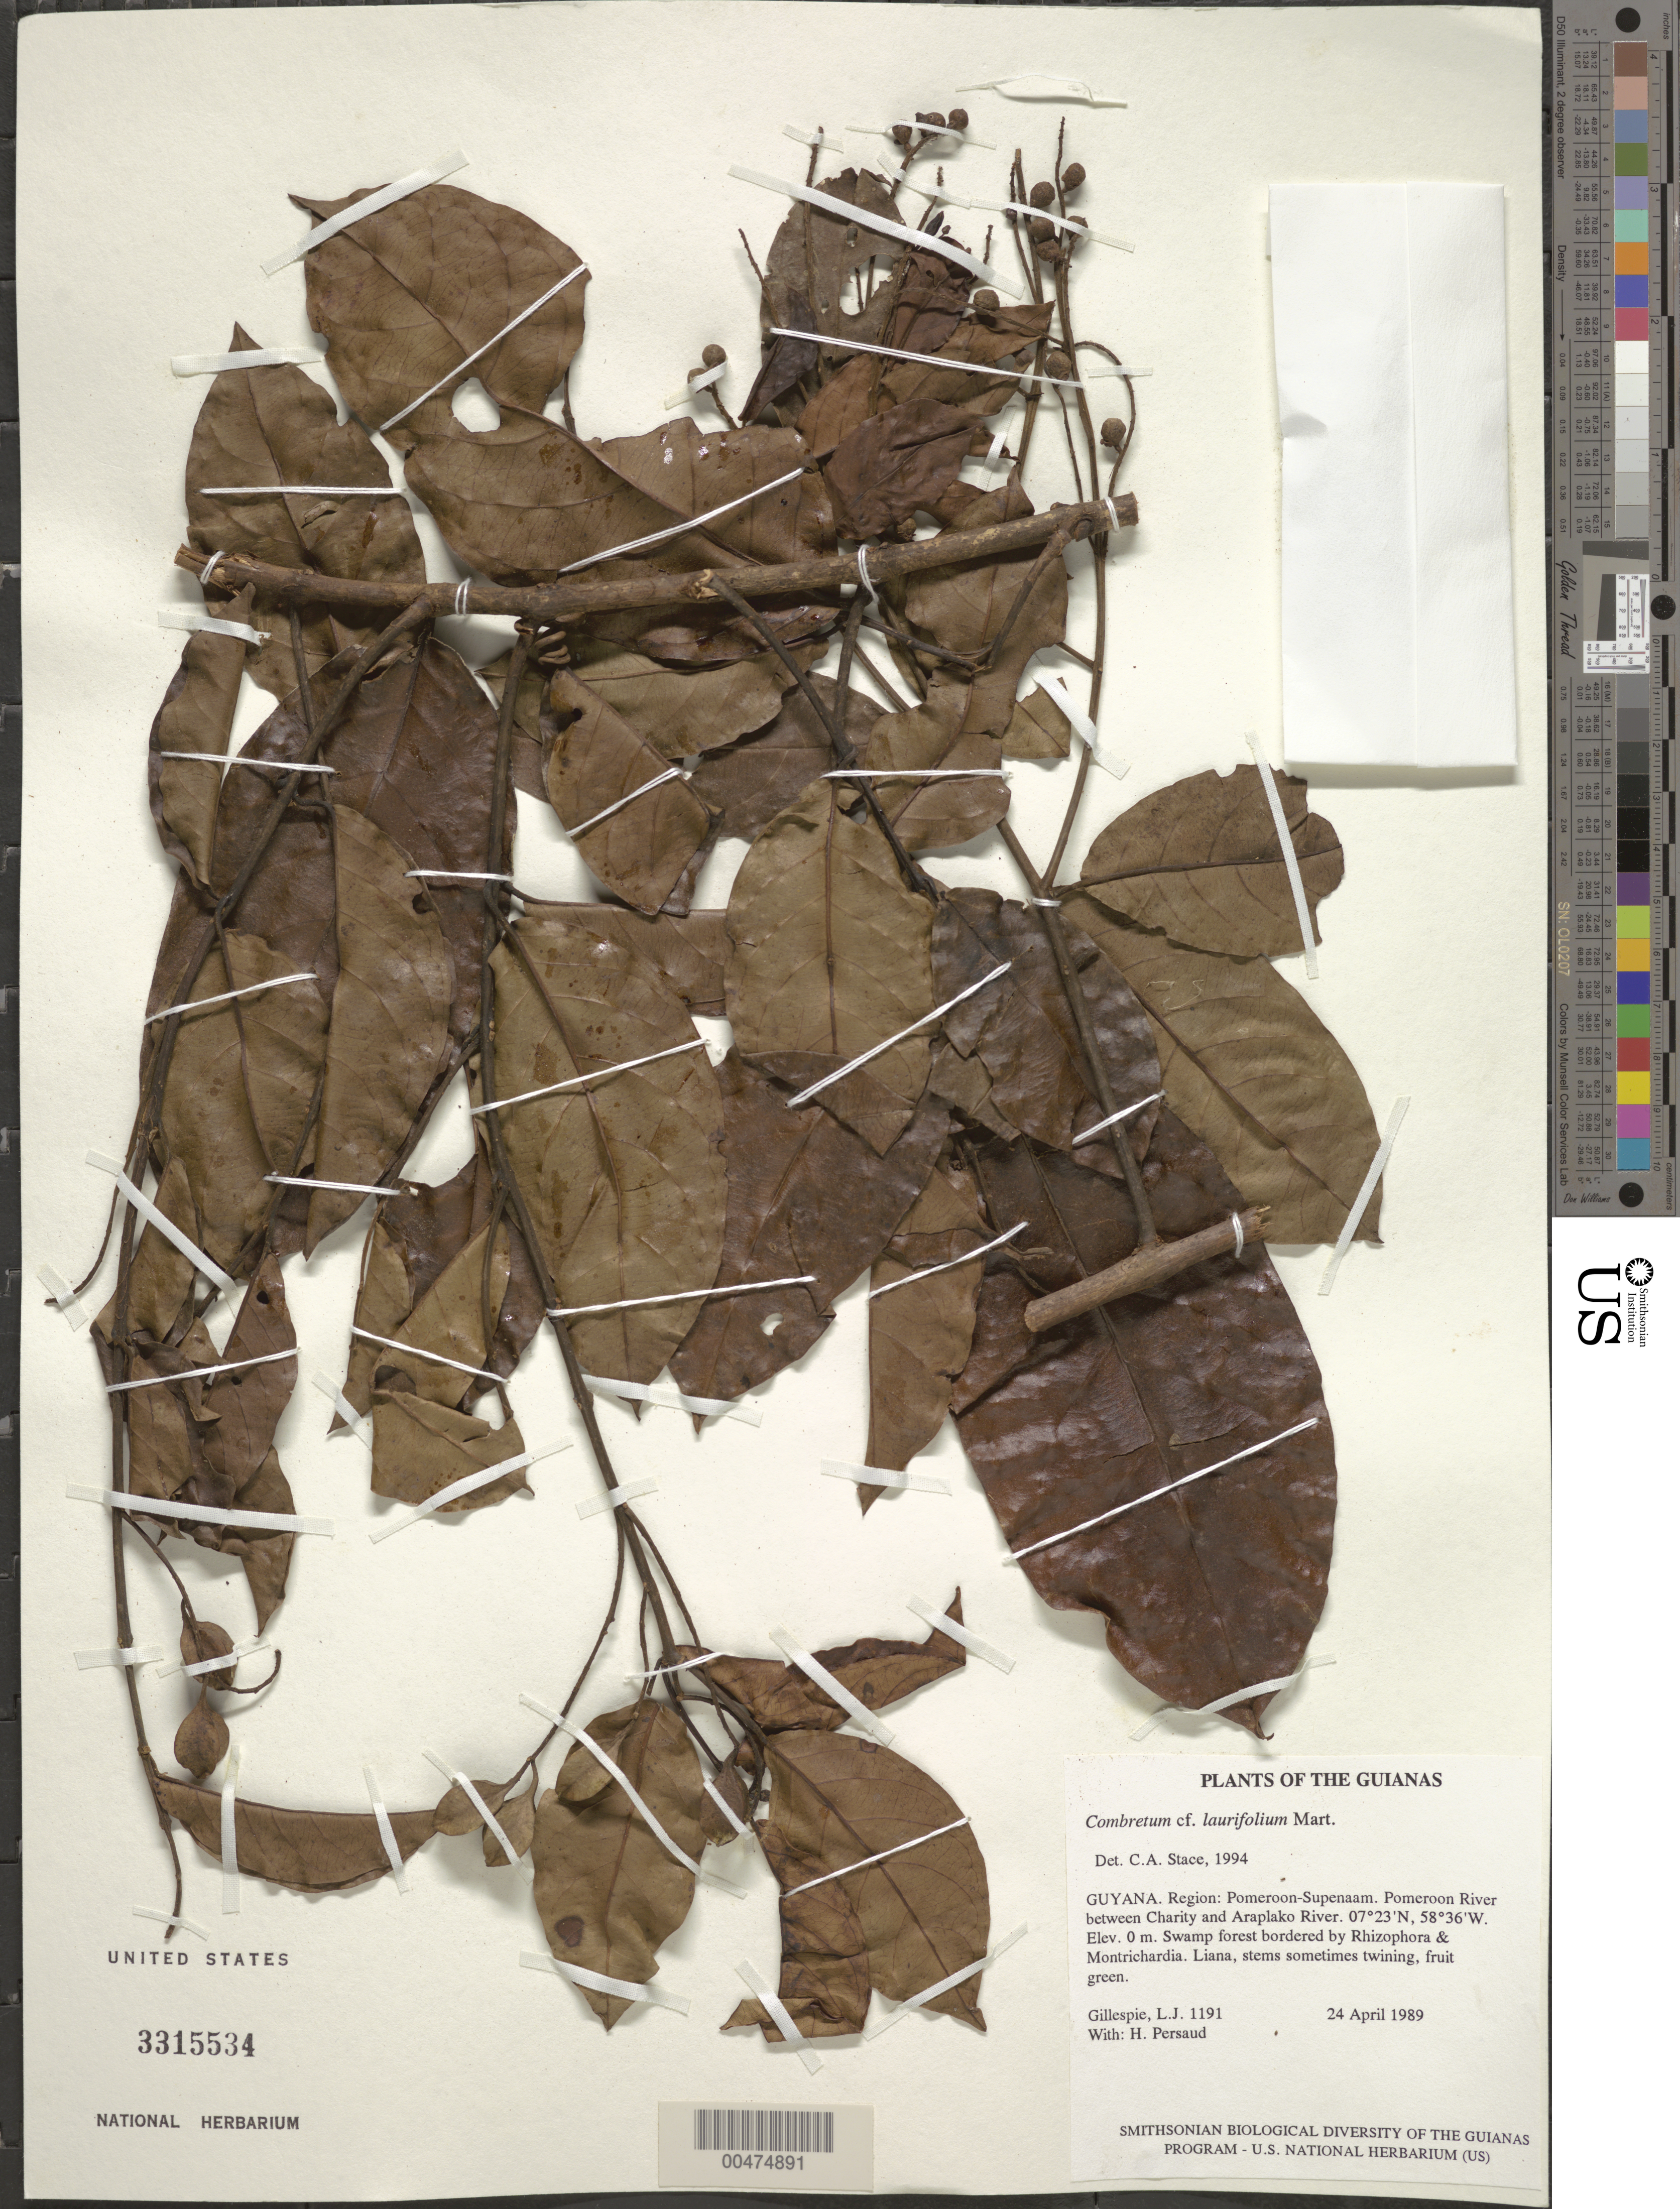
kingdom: Plantae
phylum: Tracheophyta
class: Magnoliopsida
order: Myrtales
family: Combretaceae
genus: Combretum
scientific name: Combretum laurifolium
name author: Mart.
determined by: Stace, C. A.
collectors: L. J. Gillespie & H. Persaud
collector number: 1191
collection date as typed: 24 April 1989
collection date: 1989-04-24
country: Guyana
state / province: Pomeroon-Supenaam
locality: Pomeroon River between Charity and Araplako River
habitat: Swamp forest bordered by Rhizophora & Montrichardia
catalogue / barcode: US 3315534